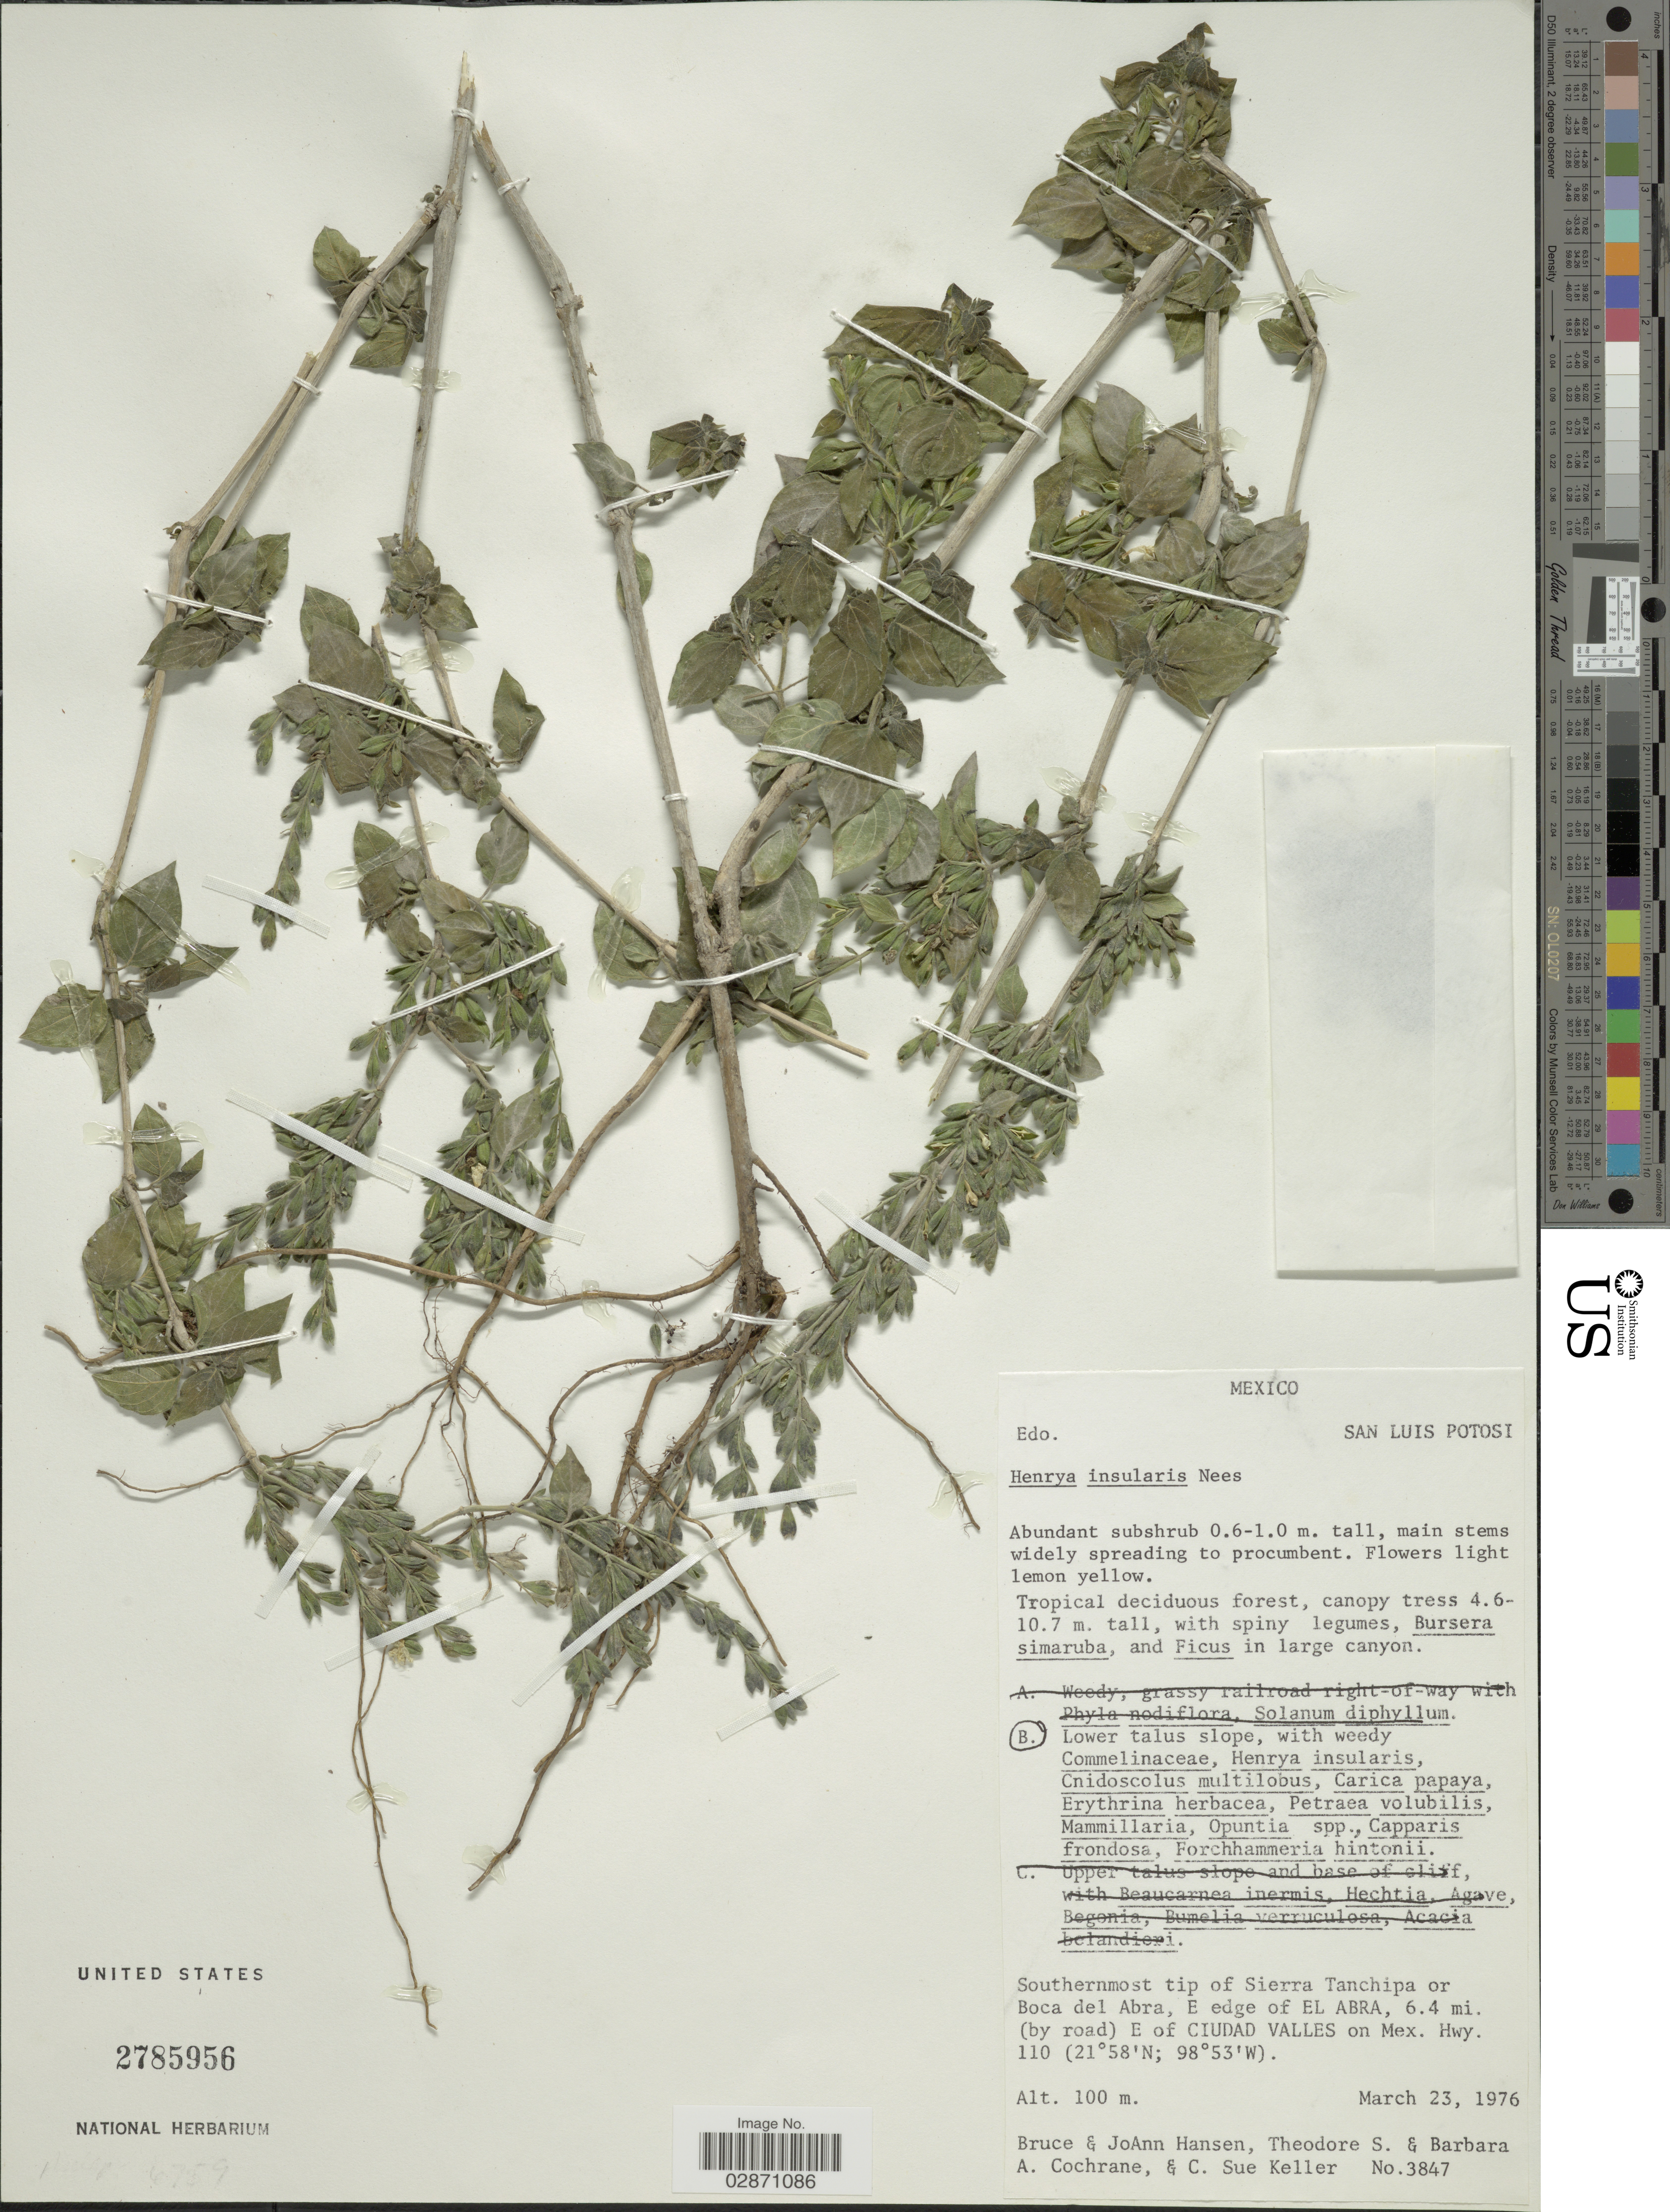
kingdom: Plantae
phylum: Tracheophyta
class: Magnoliopsida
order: Lamiales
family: Acanthaceae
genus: Henrya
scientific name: Henrya insularis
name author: Nees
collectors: B. Hansen, J. Hansen, T. S. Cochrane, B. Cochrane & C. Keller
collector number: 3847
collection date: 1976-03-23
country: Mexico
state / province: San Luis Potosí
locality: Southernmost tip of Sierra Tanchipa or Boca del Abra, E edge of El Abra, 6.4 mi. (by road) E of Ciudad Valles on Mex. Hwy. 110.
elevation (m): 100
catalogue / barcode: US 2785956